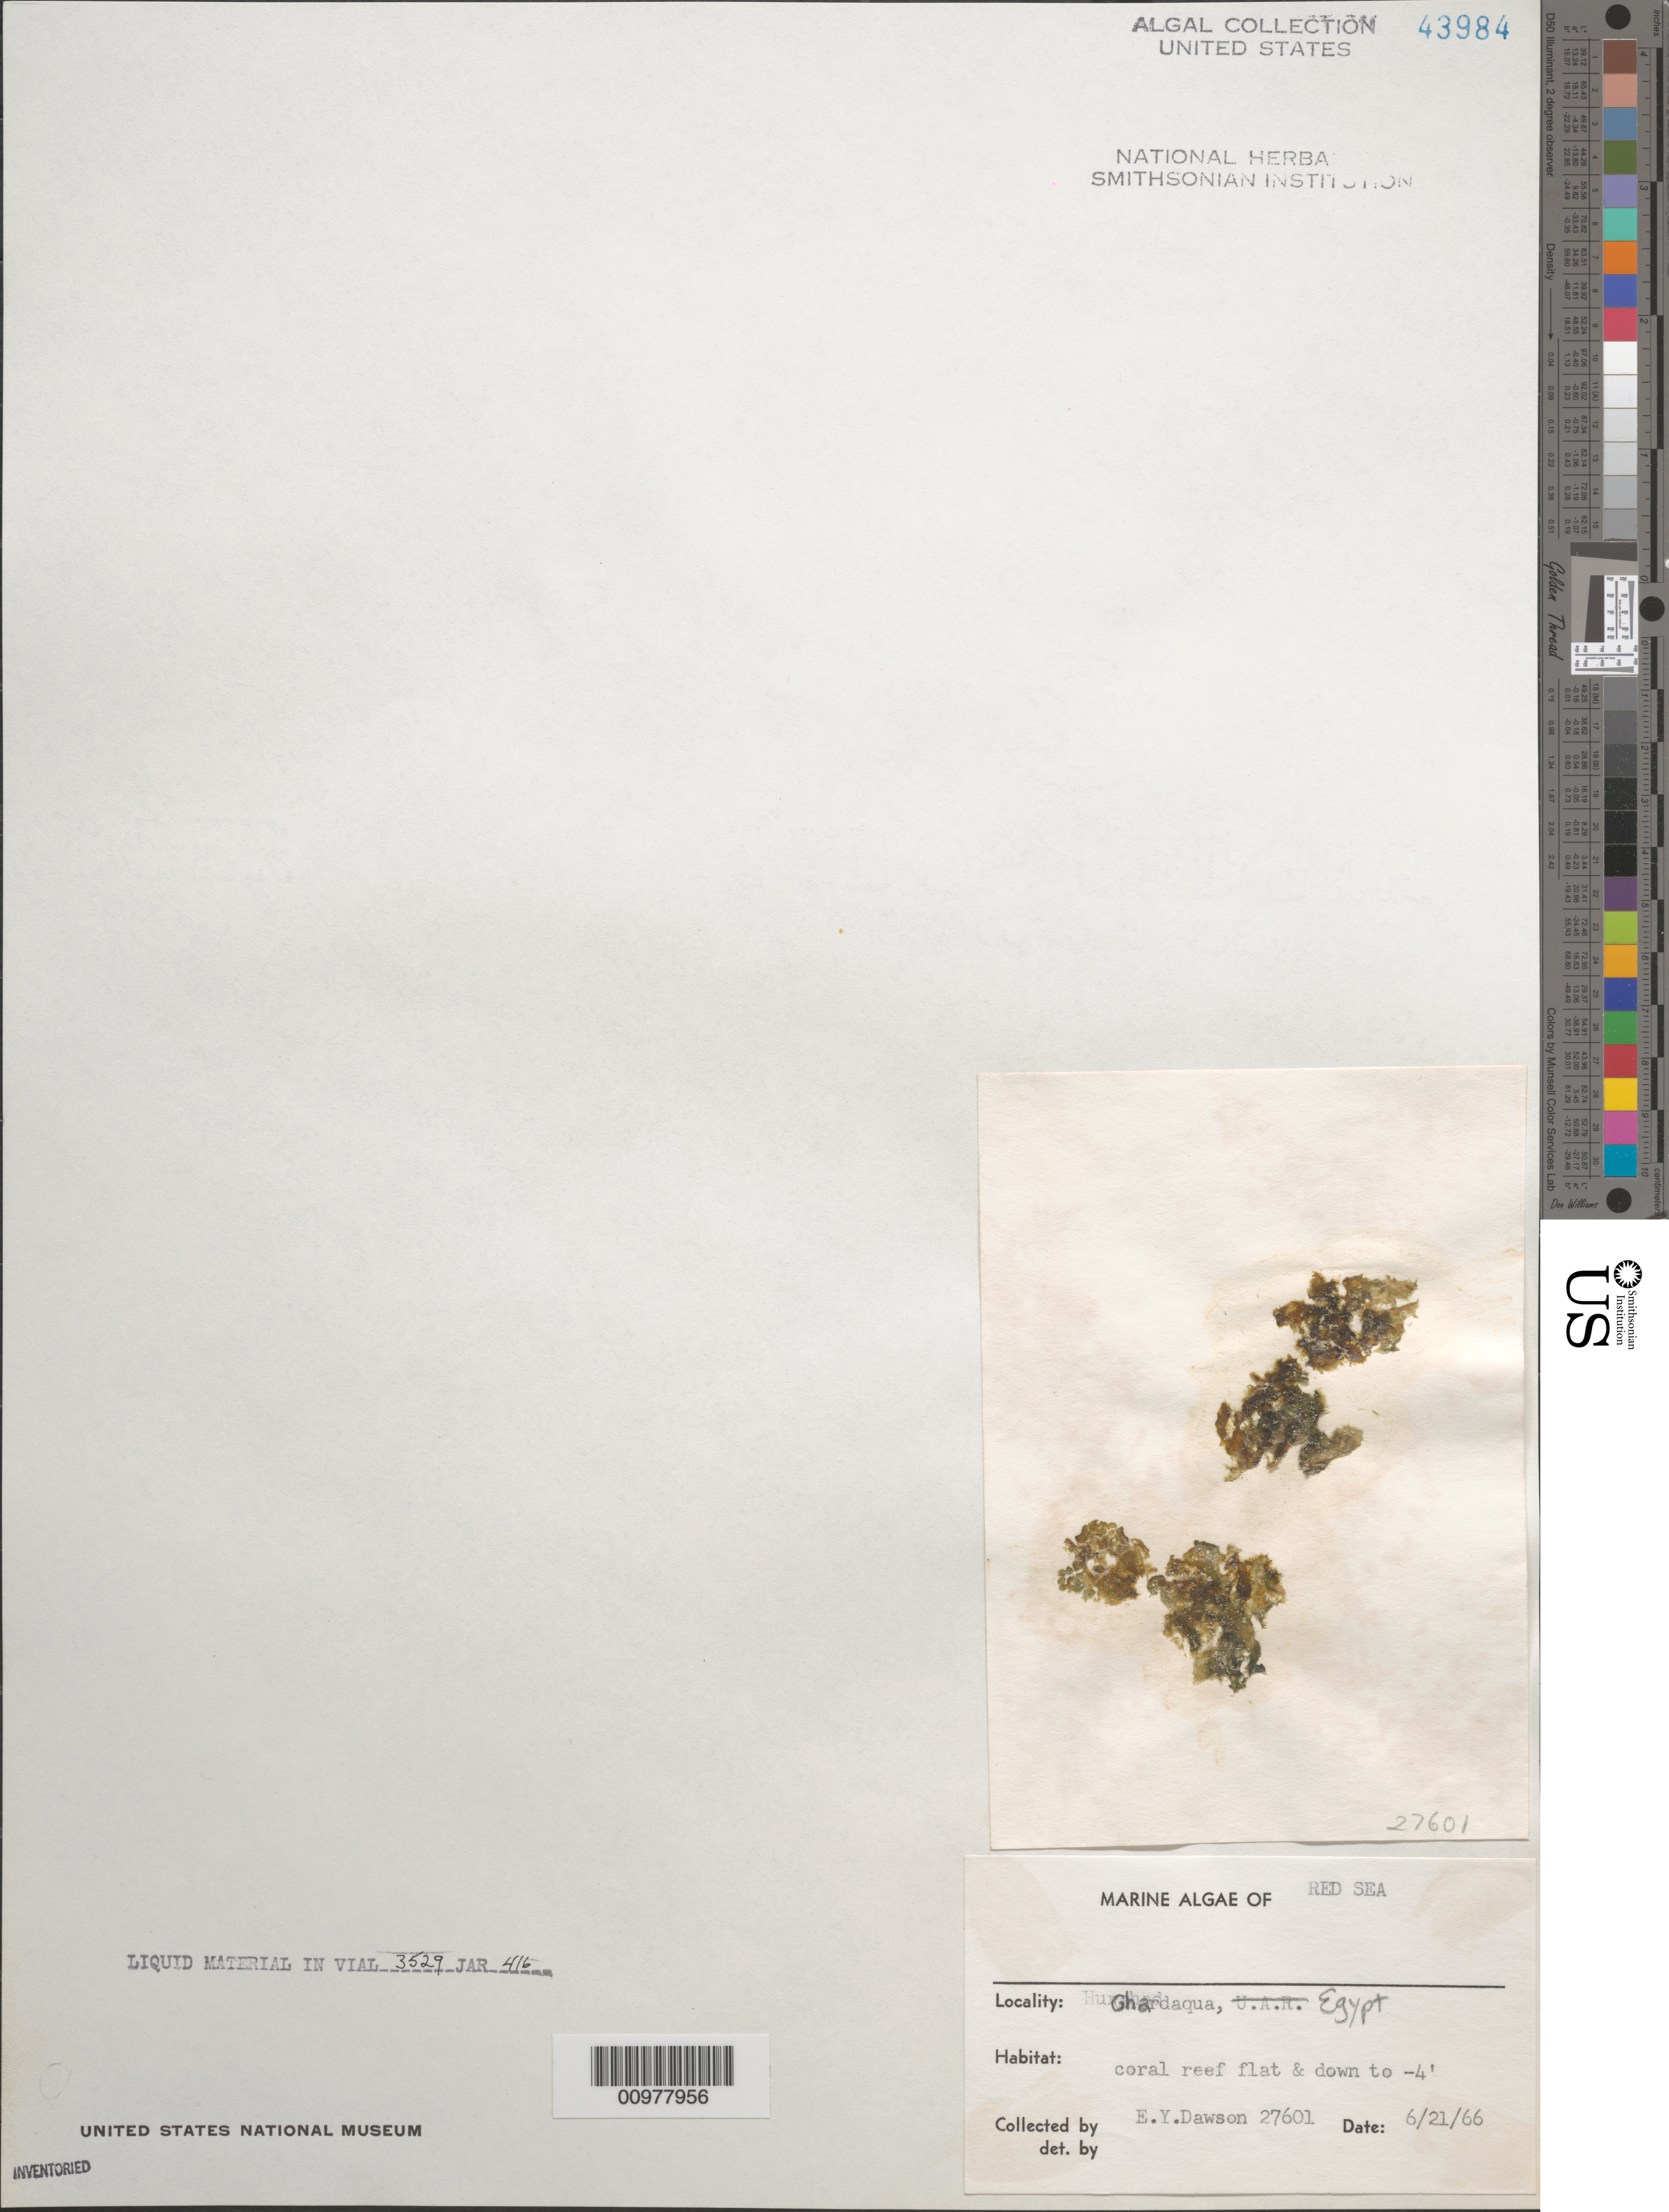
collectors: E. Y. Dawson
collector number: EYD 27601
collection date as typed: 21 Jun 1966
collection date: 1966-06-21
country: Egypt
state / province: Al Bahr al Ahmar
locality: Ghardaqua, Red Sea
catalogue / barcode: US 43984